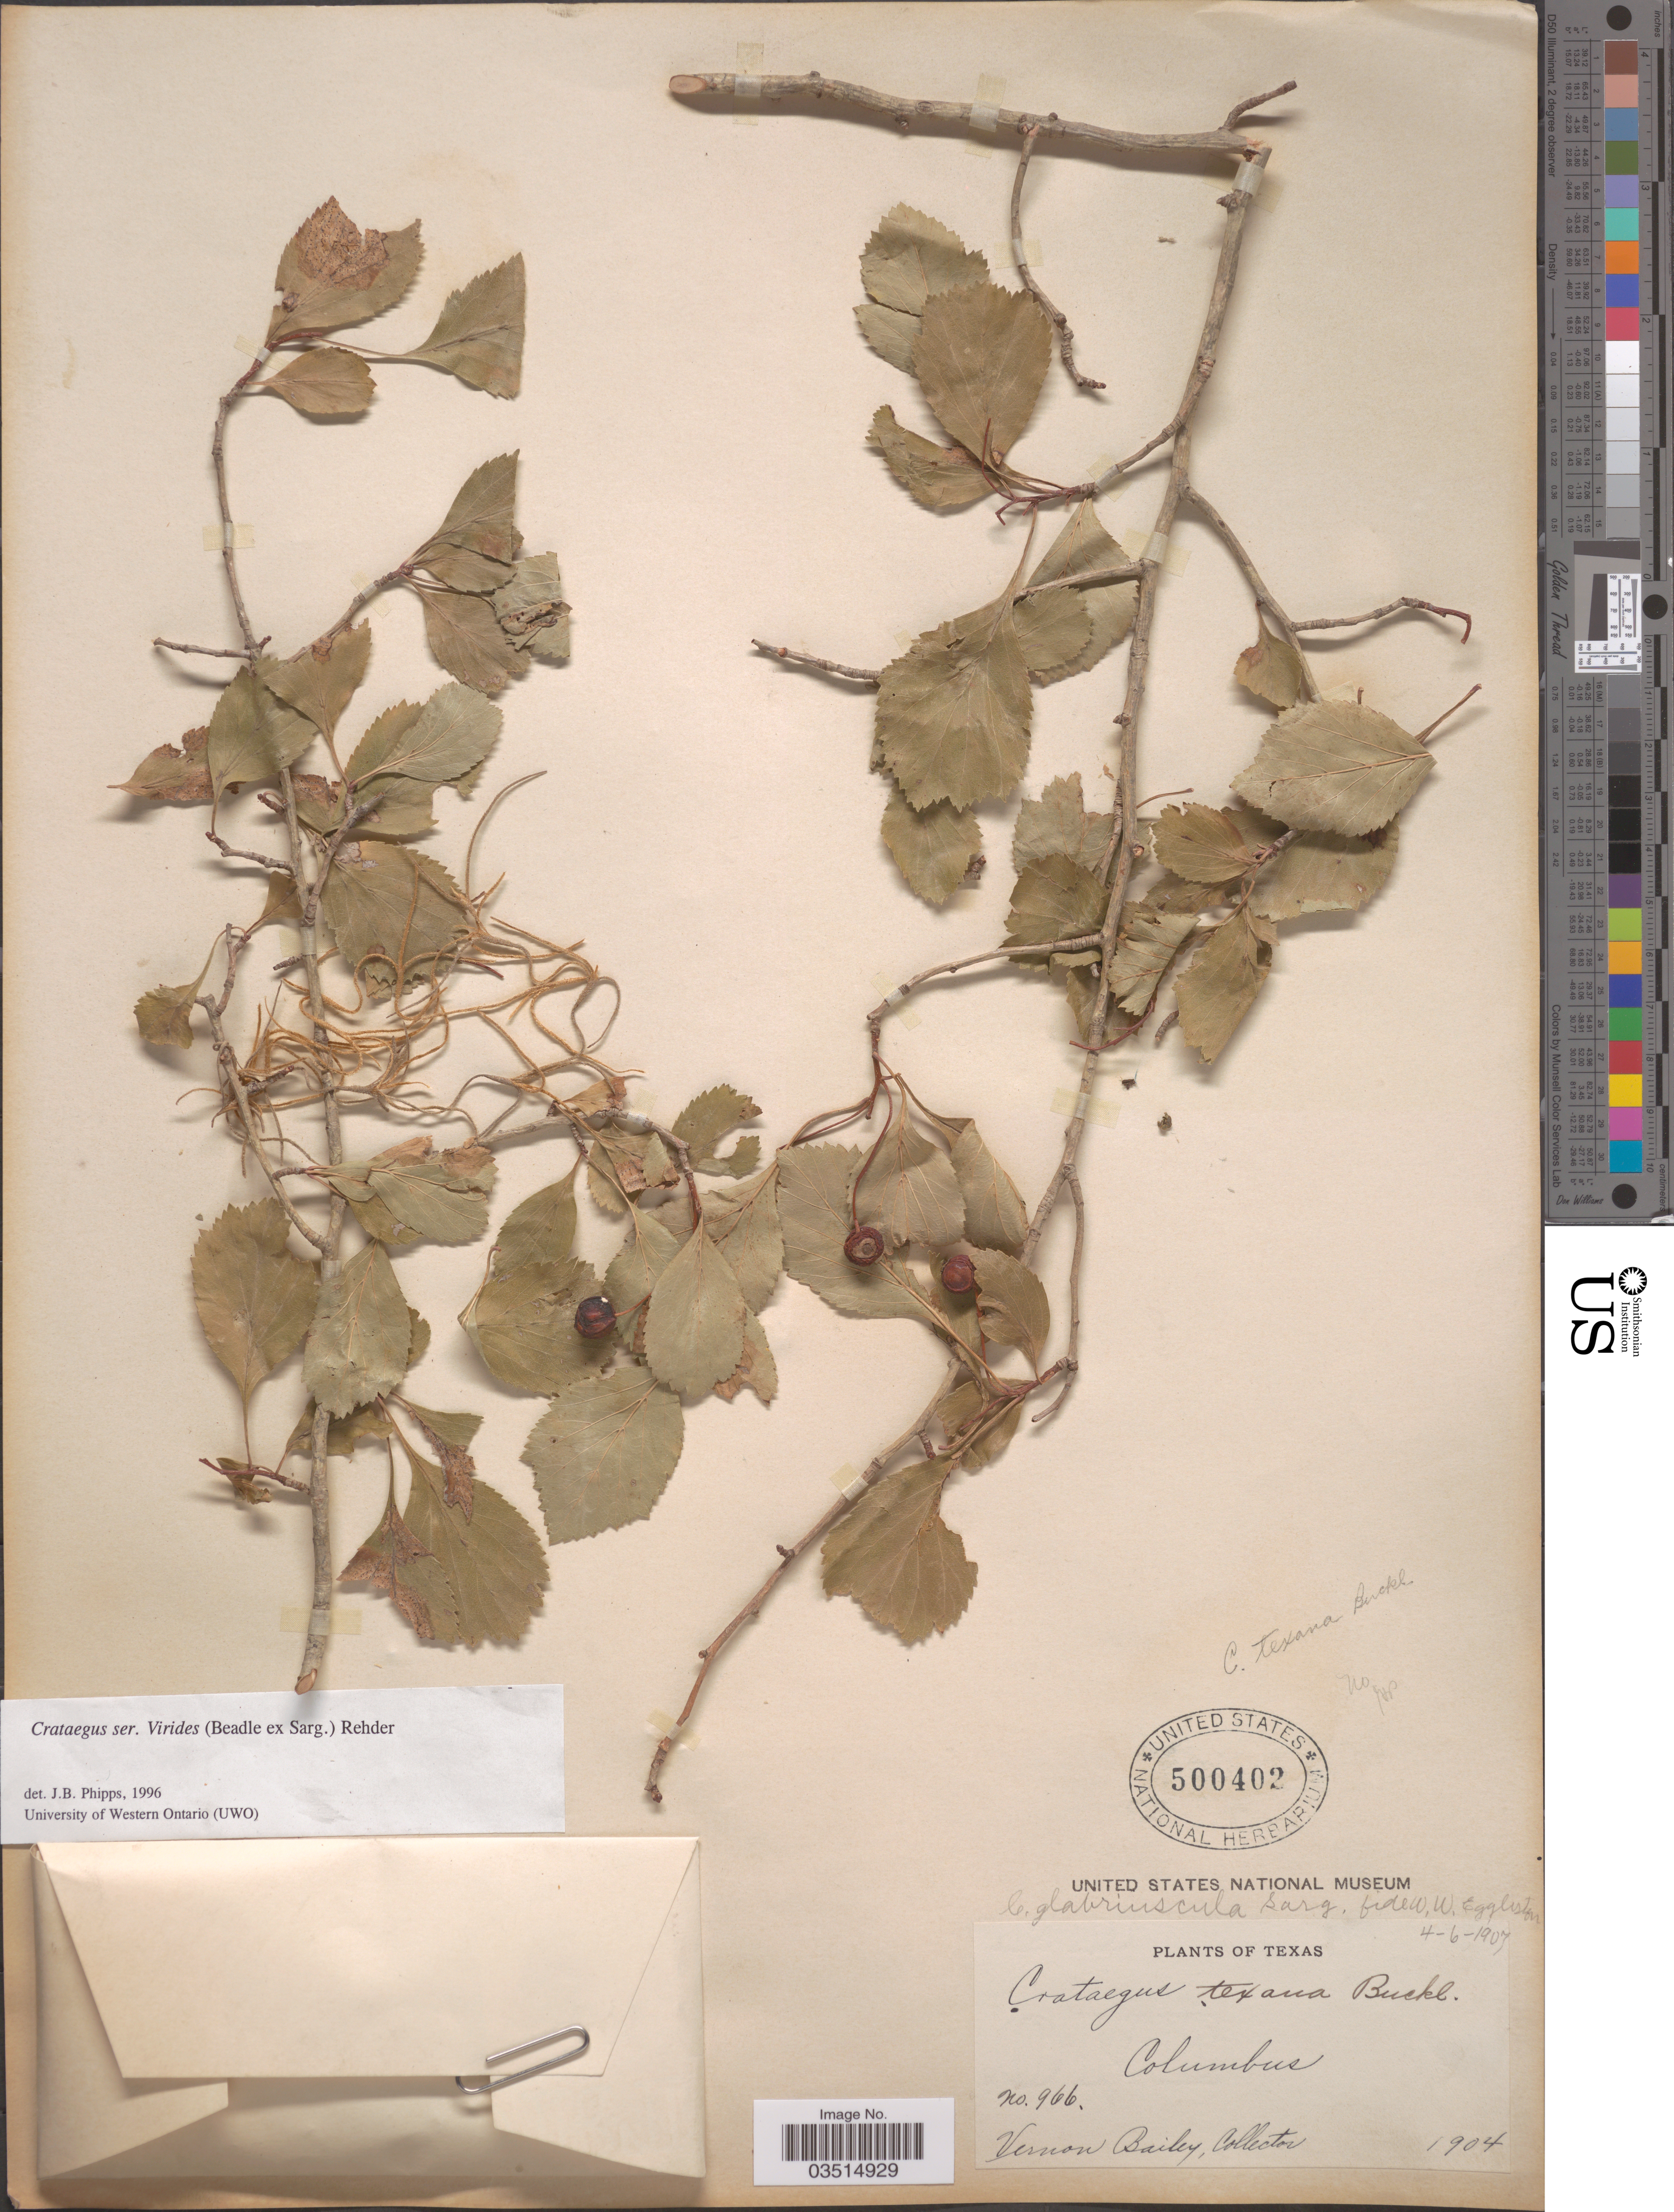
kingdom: Plantae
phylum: Tracheophyta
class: Magnoliopsida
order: Rosales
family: Rosaceae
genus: Crataegus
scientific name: Crataegus glabriuscula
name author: Sarg.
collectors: V. O. Bailey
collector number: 966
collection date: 1904/1907-04-06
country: United States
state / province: Texas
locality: Columbus.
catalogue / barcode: US 500402